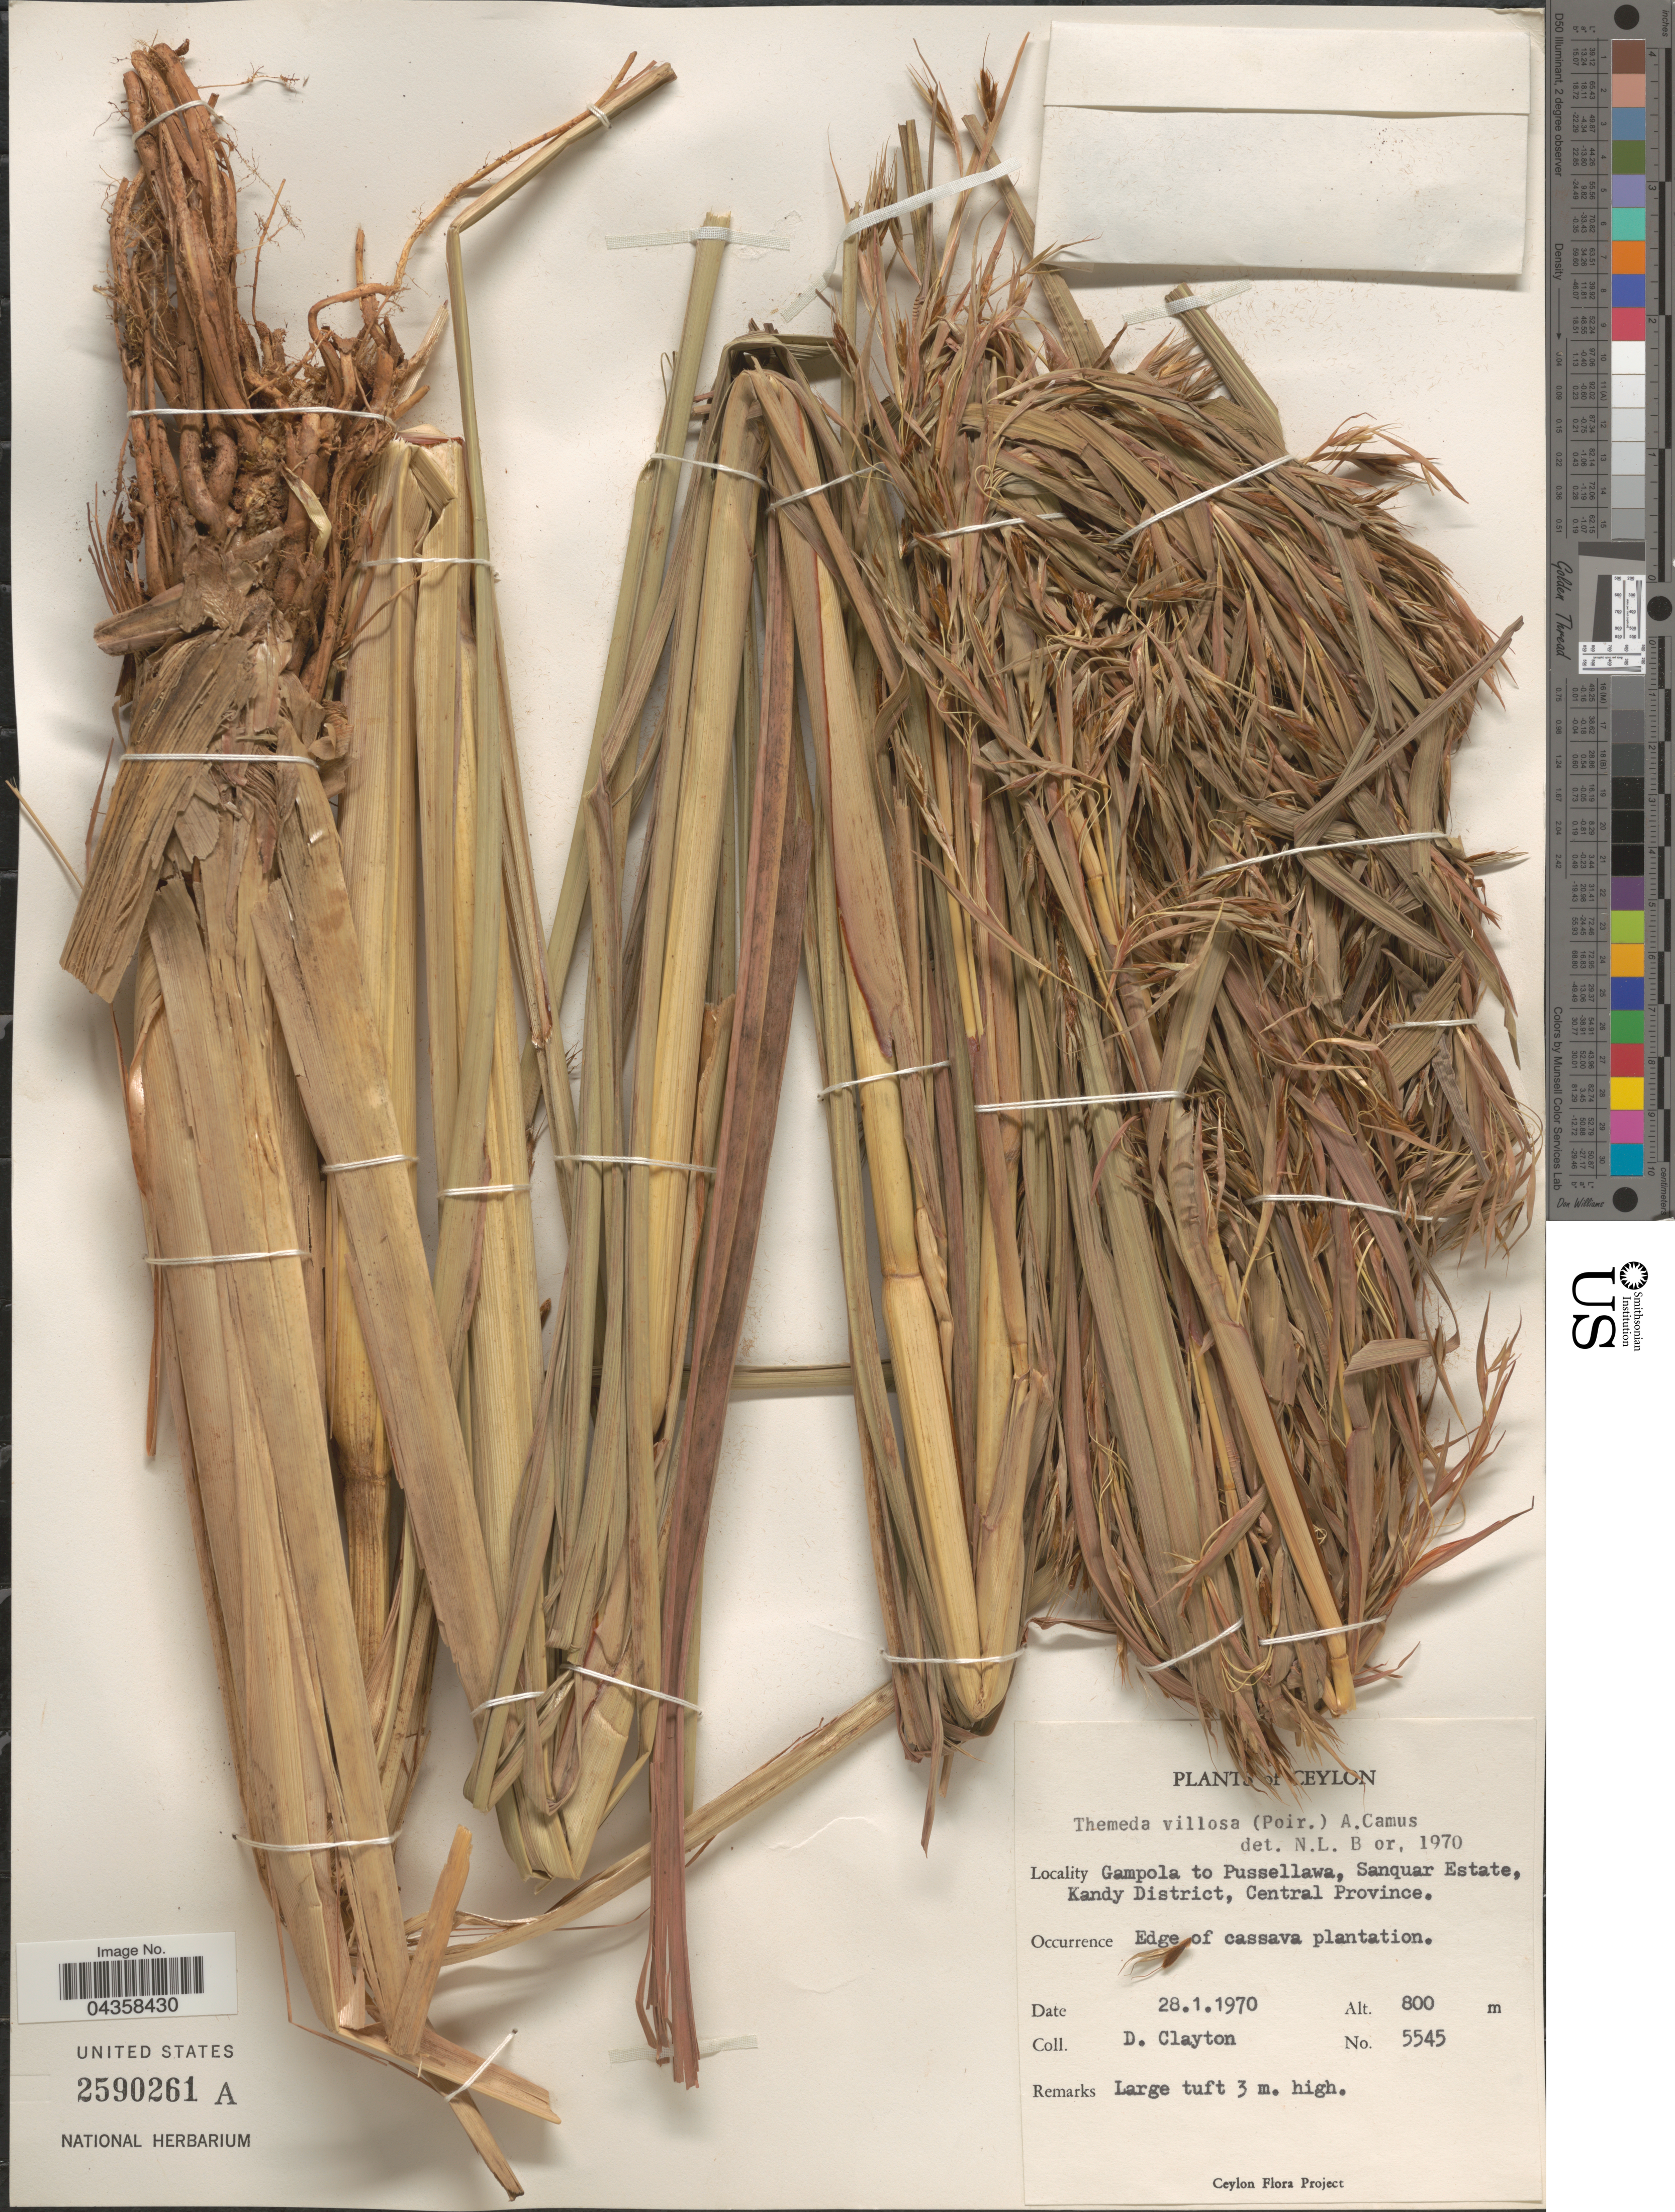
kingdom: Plantae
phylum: Tracheophyta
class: Liliopsida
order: Poales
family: Poaceae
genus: Themeda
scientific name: Themeda villosa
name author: (Lam.) A. Camus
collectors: D. Clayton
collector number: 5545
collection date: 1970-01-28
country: Sri Lanka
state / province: Central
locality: Ceylon. Gampola to Pussellawa, Sanquar Estate, Kandy District. Edge of cassava plantation.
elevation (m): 800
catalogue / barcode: US 2590261A